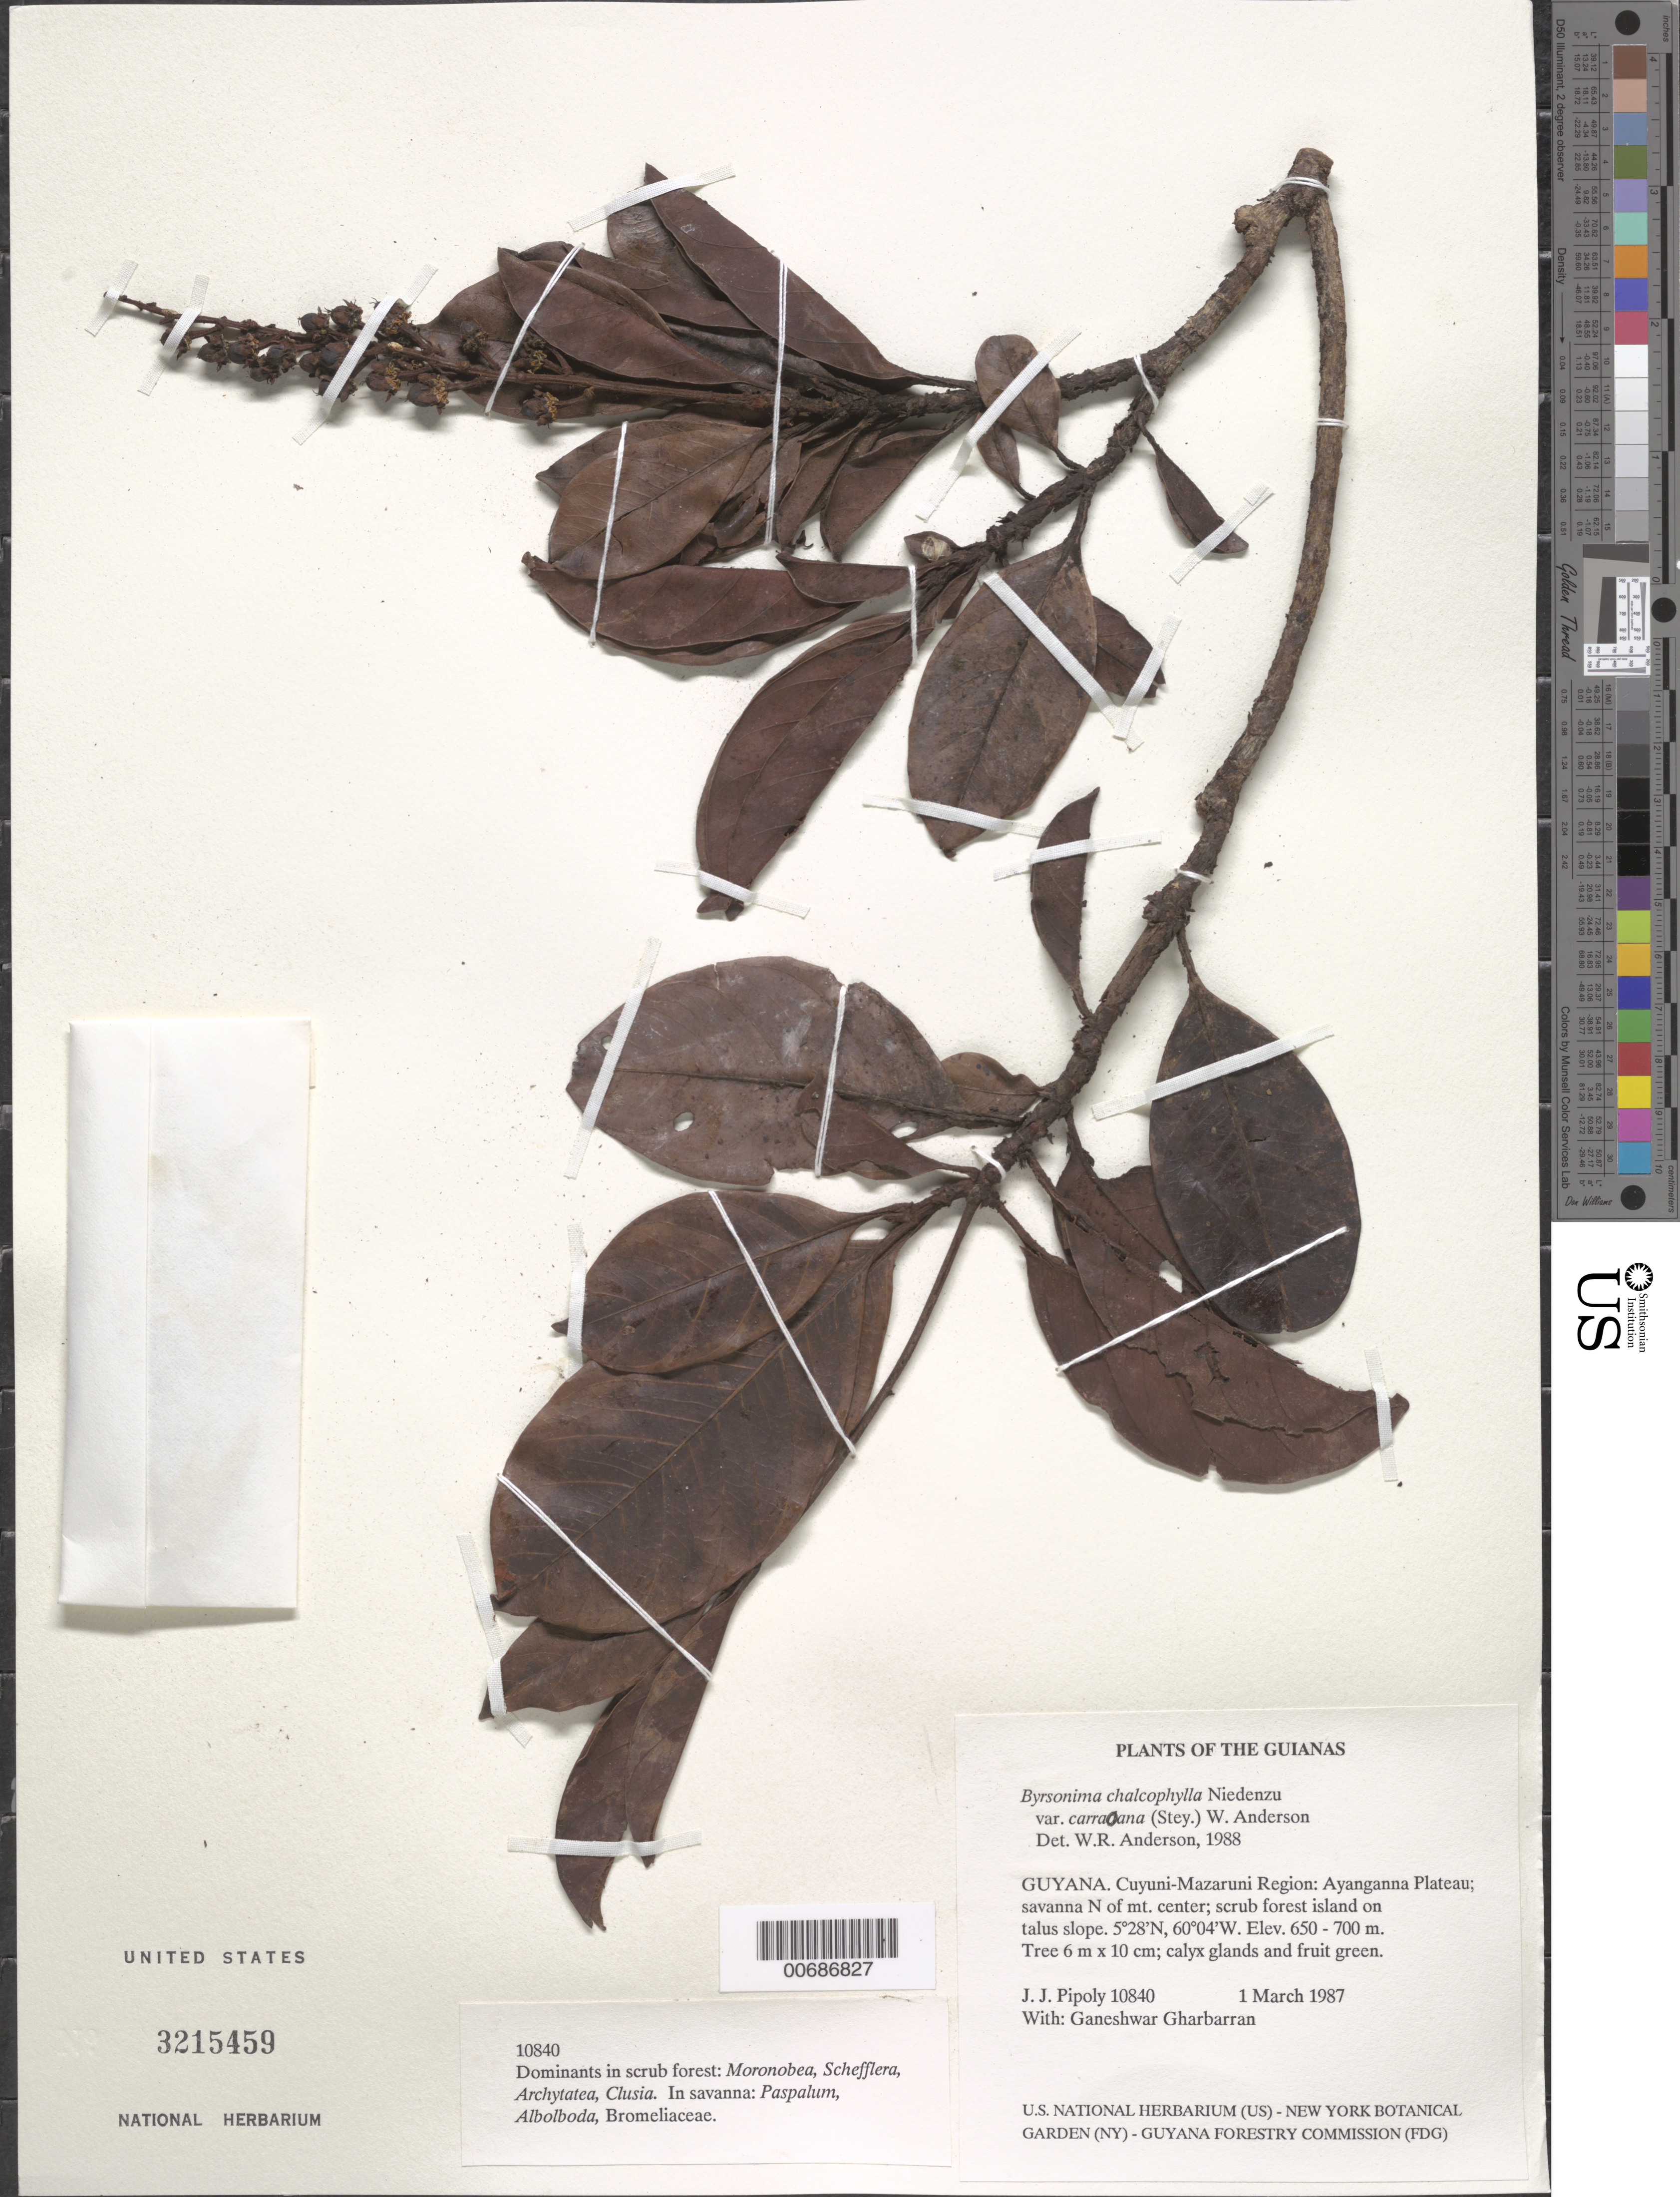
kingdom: Plantae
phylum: Tracheophyta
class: Magnoliopsida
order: Malpighiales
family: Malpighiaceae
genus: Byrsonima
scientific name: Byrsonima chalcophylla var. carraoana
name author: (Steyerm.) W.R. Anderson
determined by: Anderson, W. R., (MICH), University of Michigan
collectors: J. J. Pipoly & G. Gharbarran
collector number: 10840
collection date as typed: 1 March 1987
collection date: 1987-03-01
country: Guyana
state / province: Cuyuni-Mazaruni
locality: Ayanganna Plateau, N of mountain center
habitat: Savanna with scrub forest island on talus slope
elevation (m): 650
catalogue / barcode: US 3215459